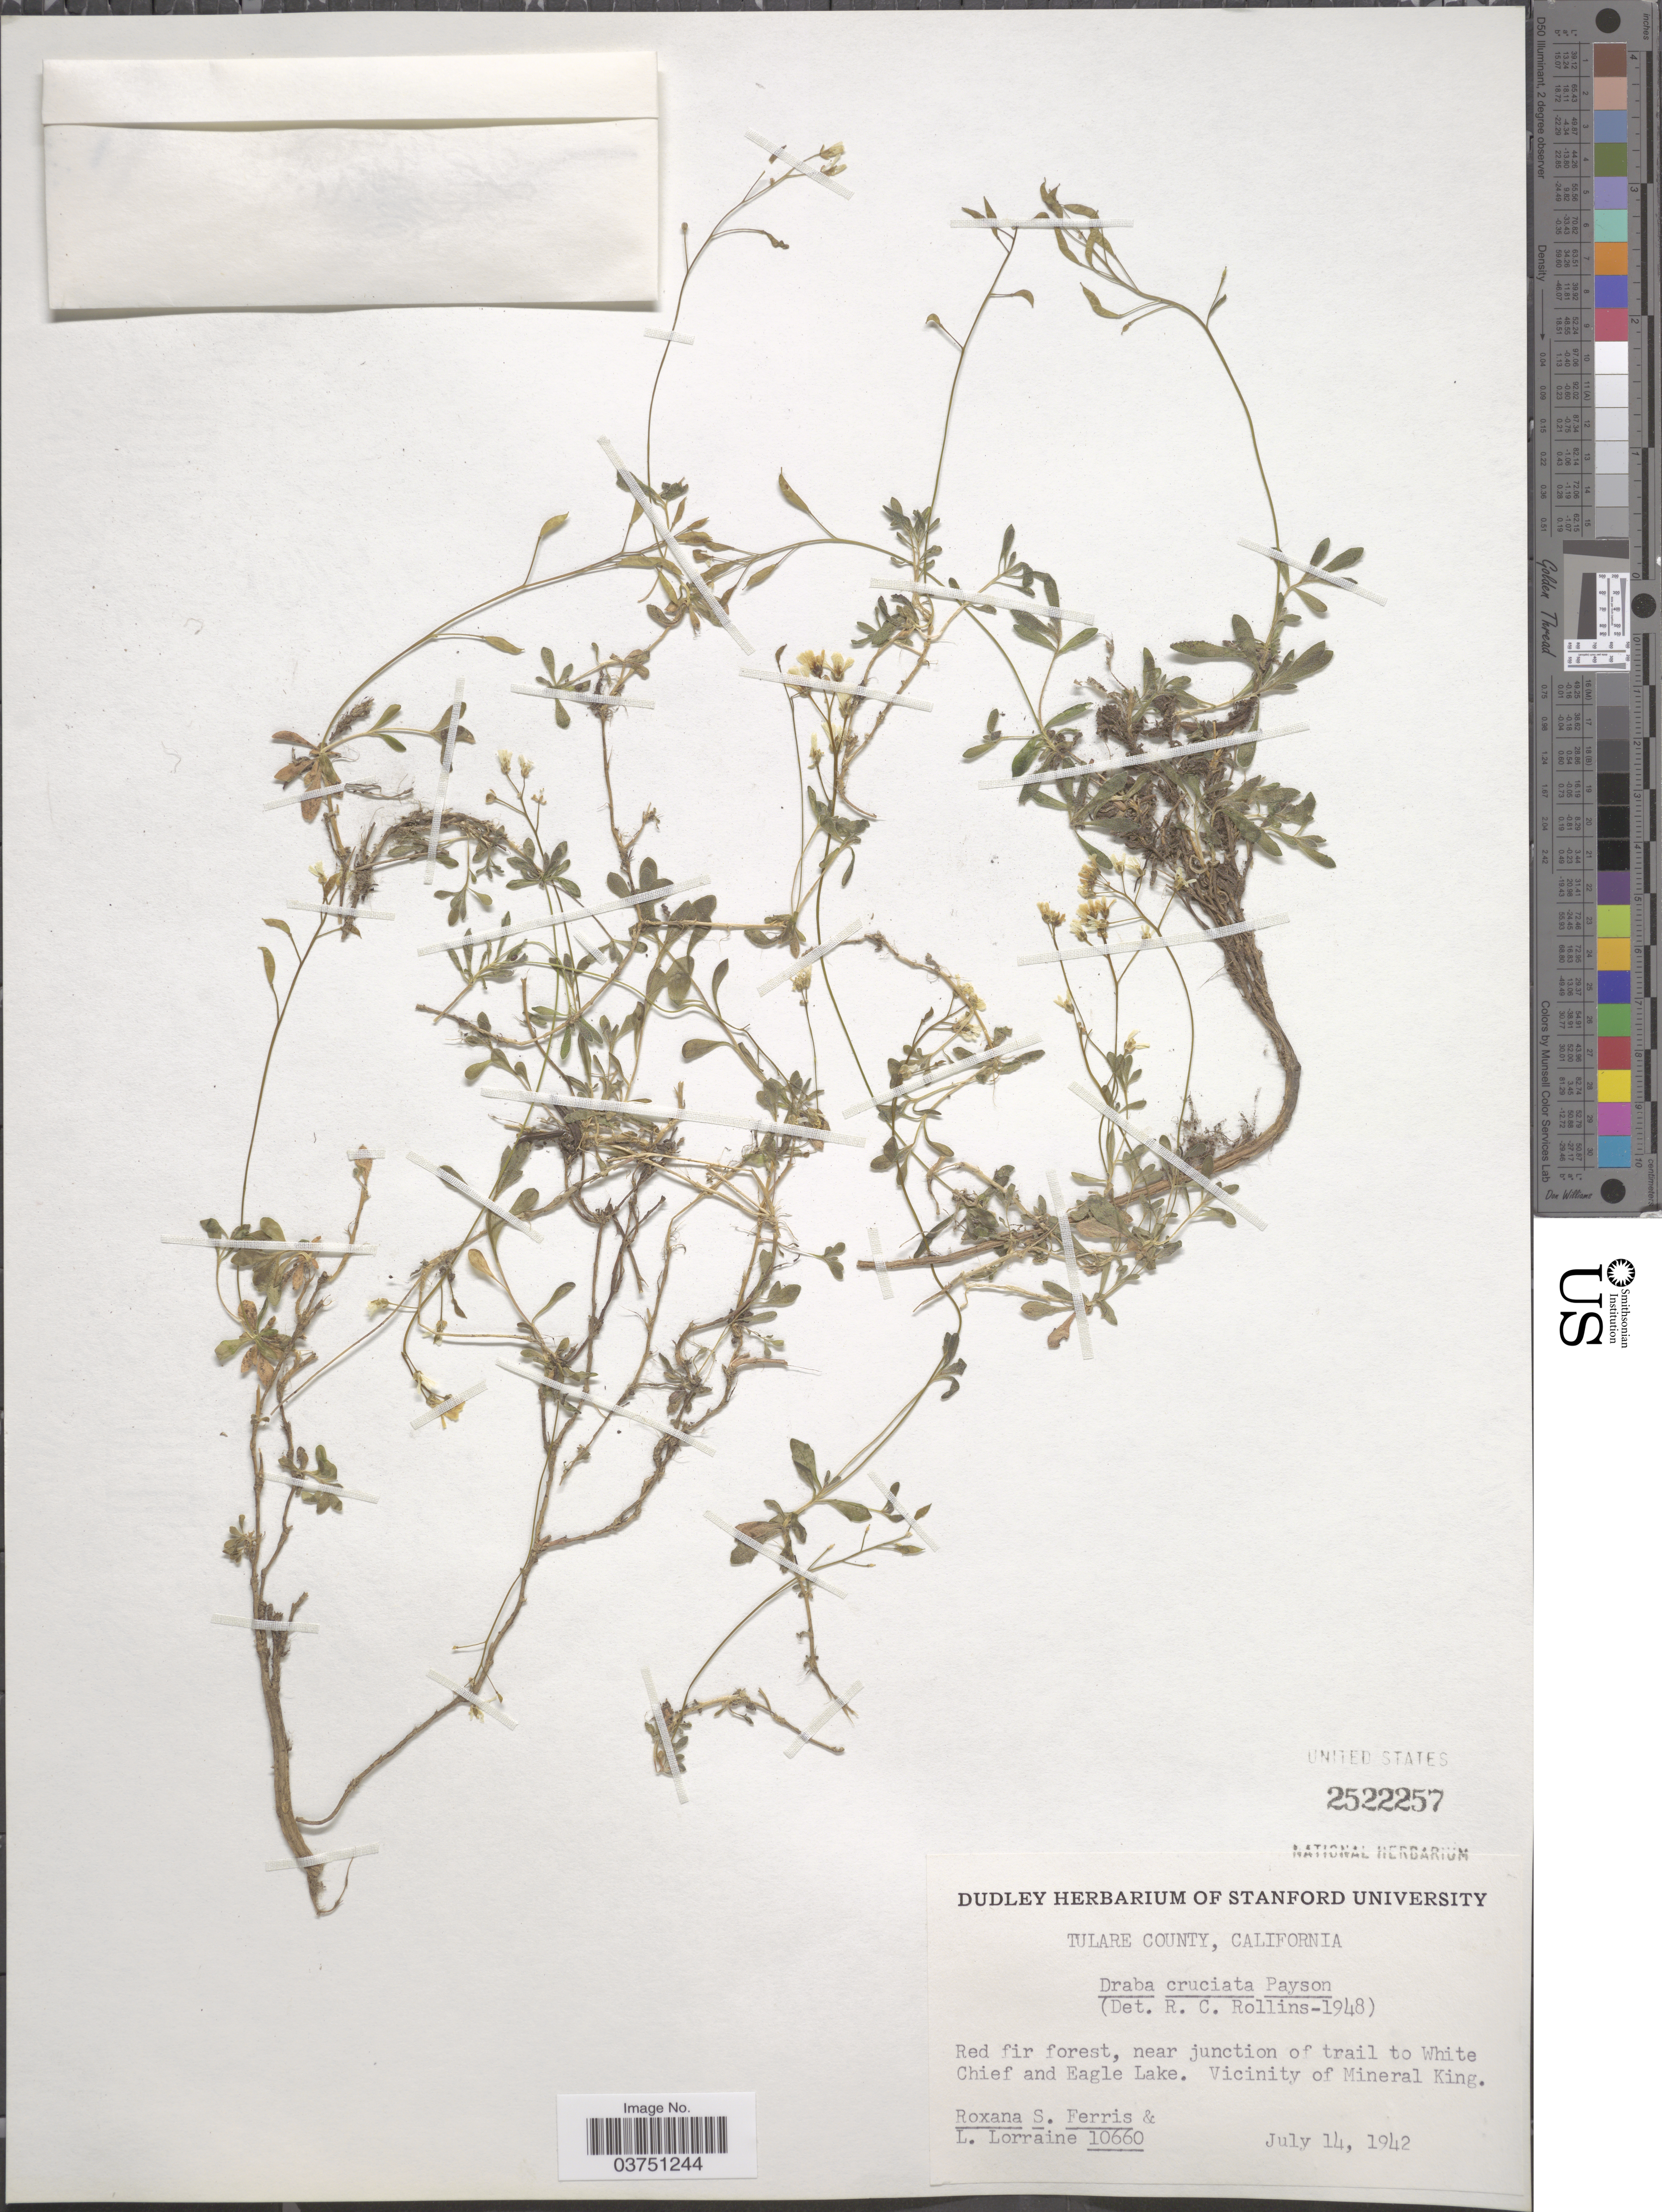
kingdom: Plantae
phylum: Tracheophyta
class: Magnoliopsida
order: Brassicales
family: Brassicaceae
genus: Draba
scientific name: Draba cruciata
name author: Payson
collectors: R. S. Ferris & L. Lorraine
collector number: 10660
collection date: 1942-07-14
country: United States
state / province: California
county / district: Tulare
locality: Red fir forest, near junction of trail to White Chief and Eagle Lake. Vicinity of Mineral King. Tulare County.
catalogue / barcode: US 2522257